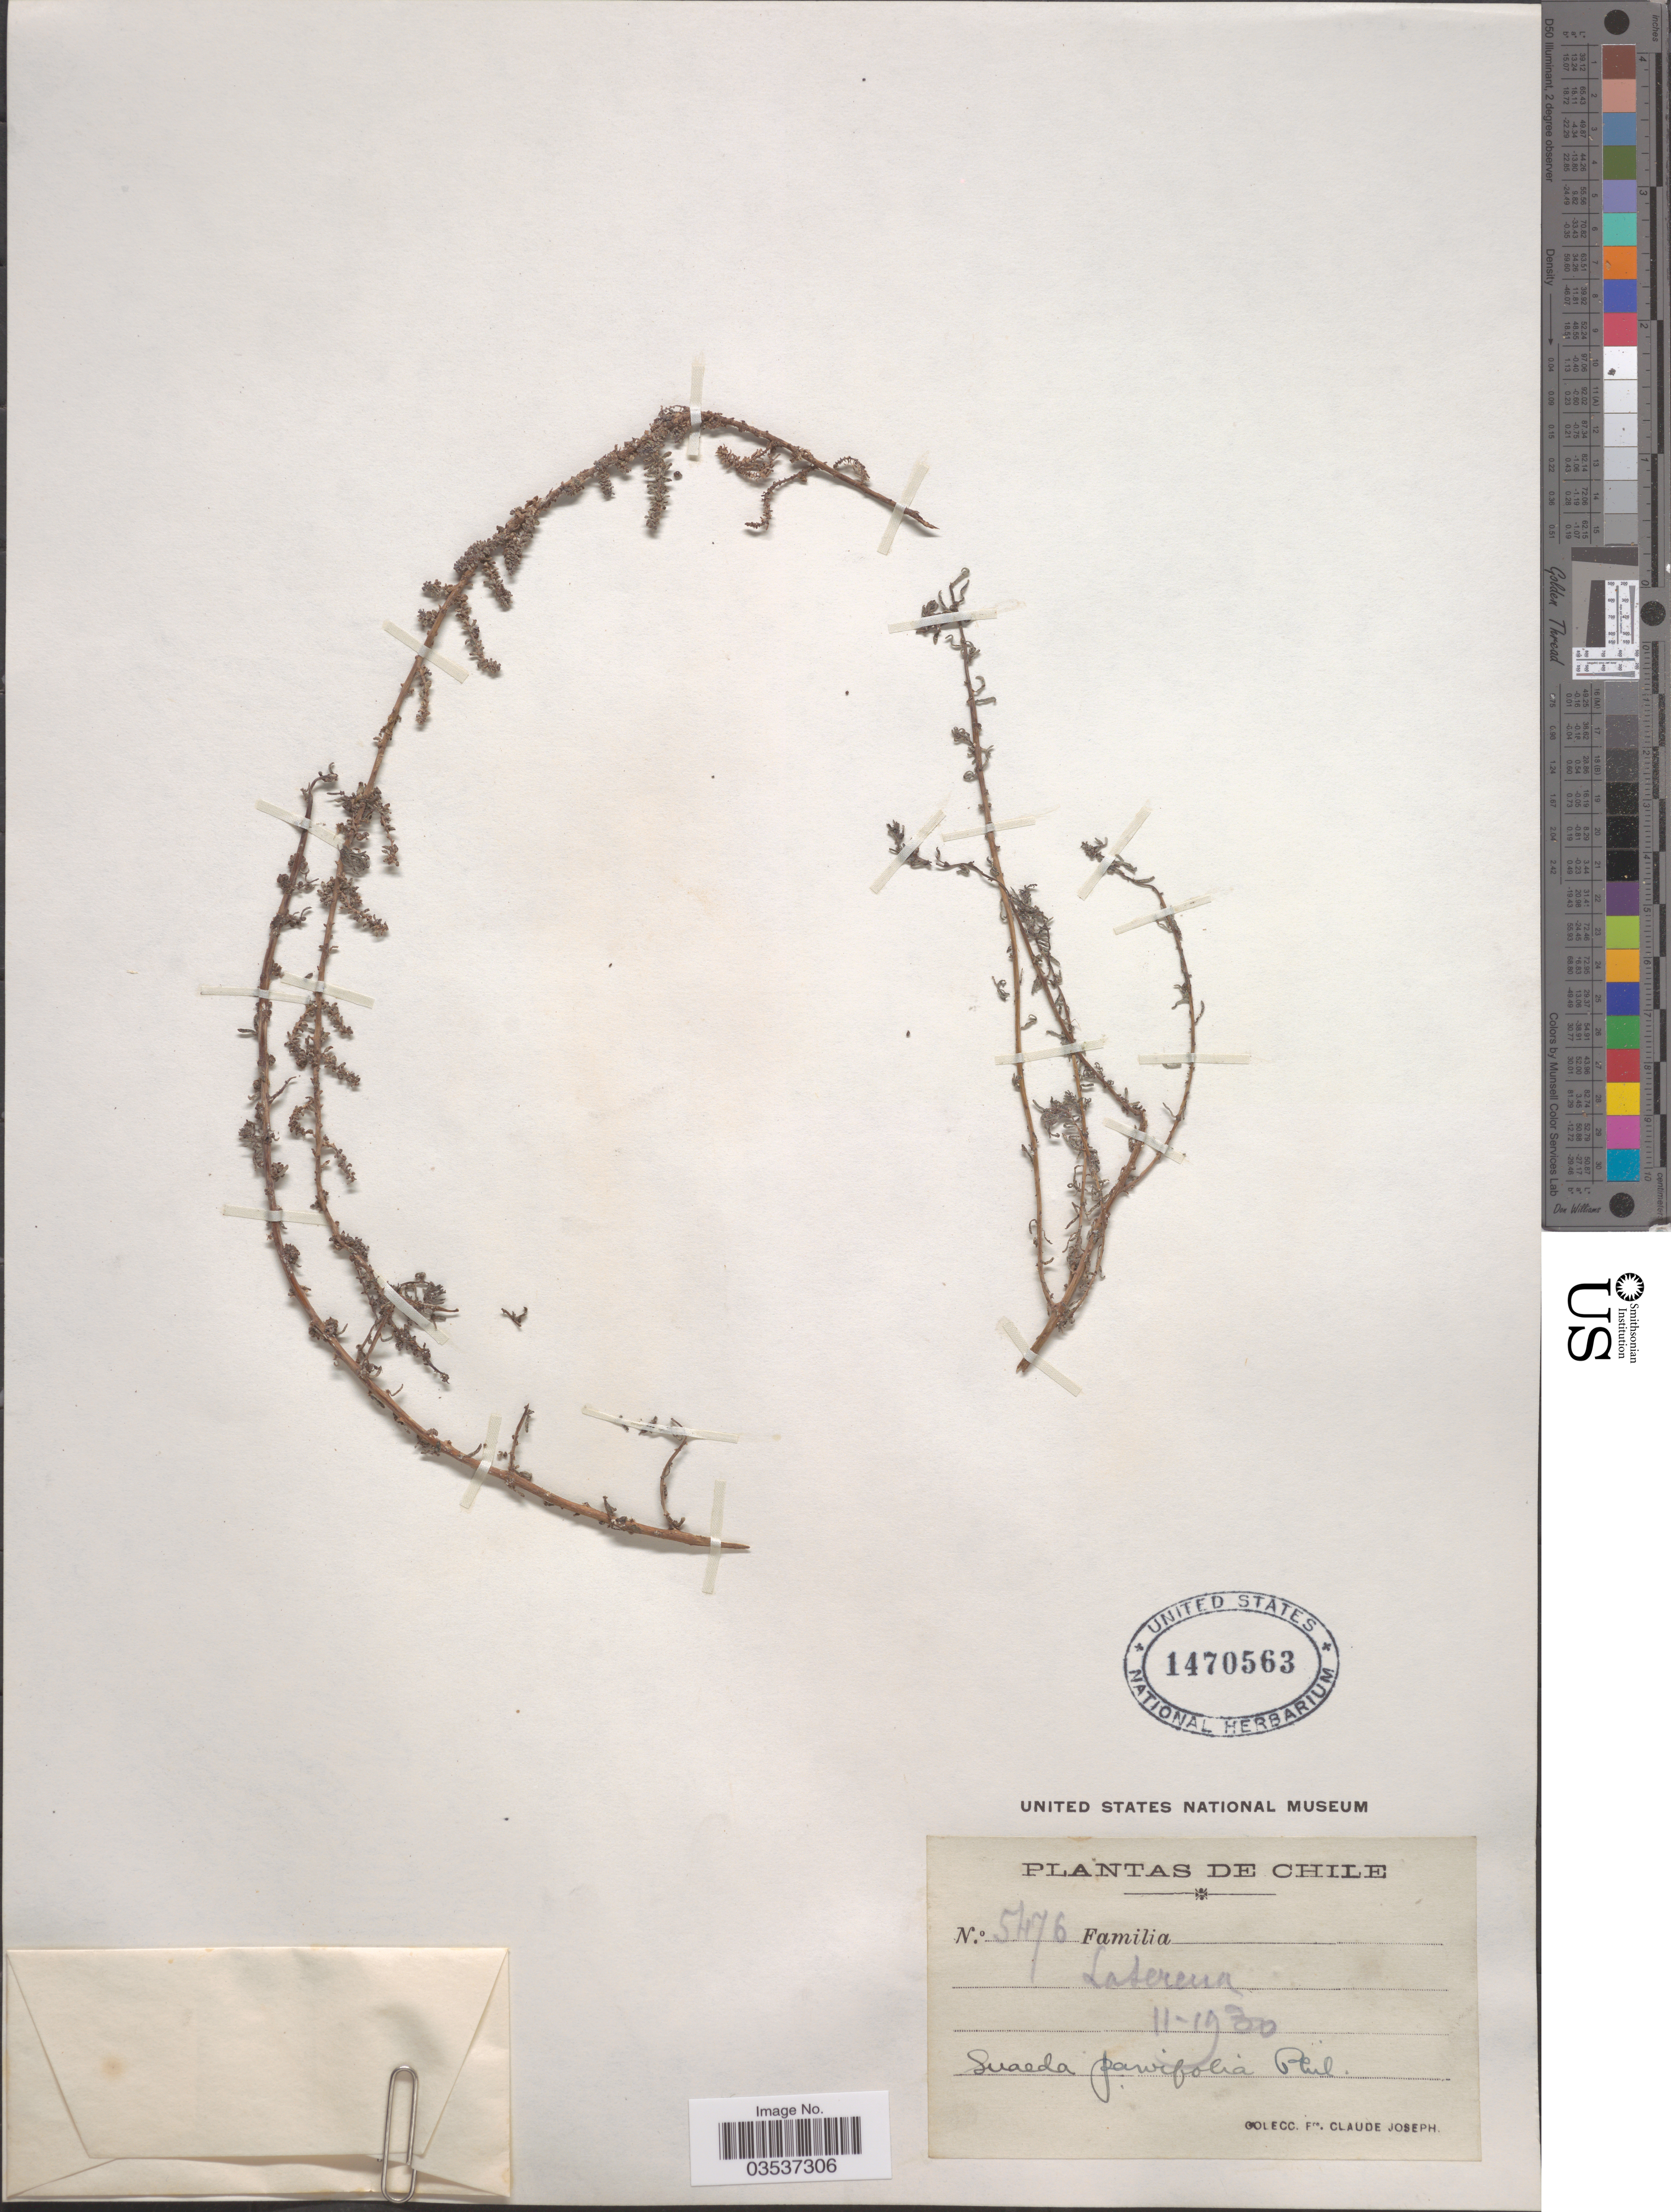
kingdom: Plantae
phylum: Tracheophyta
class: Magnoliopsida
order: Caryophyllales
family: Amaranthaceae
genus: Suaeda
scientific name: Suaeda parvifolia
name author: Phil.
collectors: Bro. Claude-Joseph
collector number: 5476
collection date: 1930-11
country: Chile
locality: La Serena.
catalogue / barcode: US 1470563